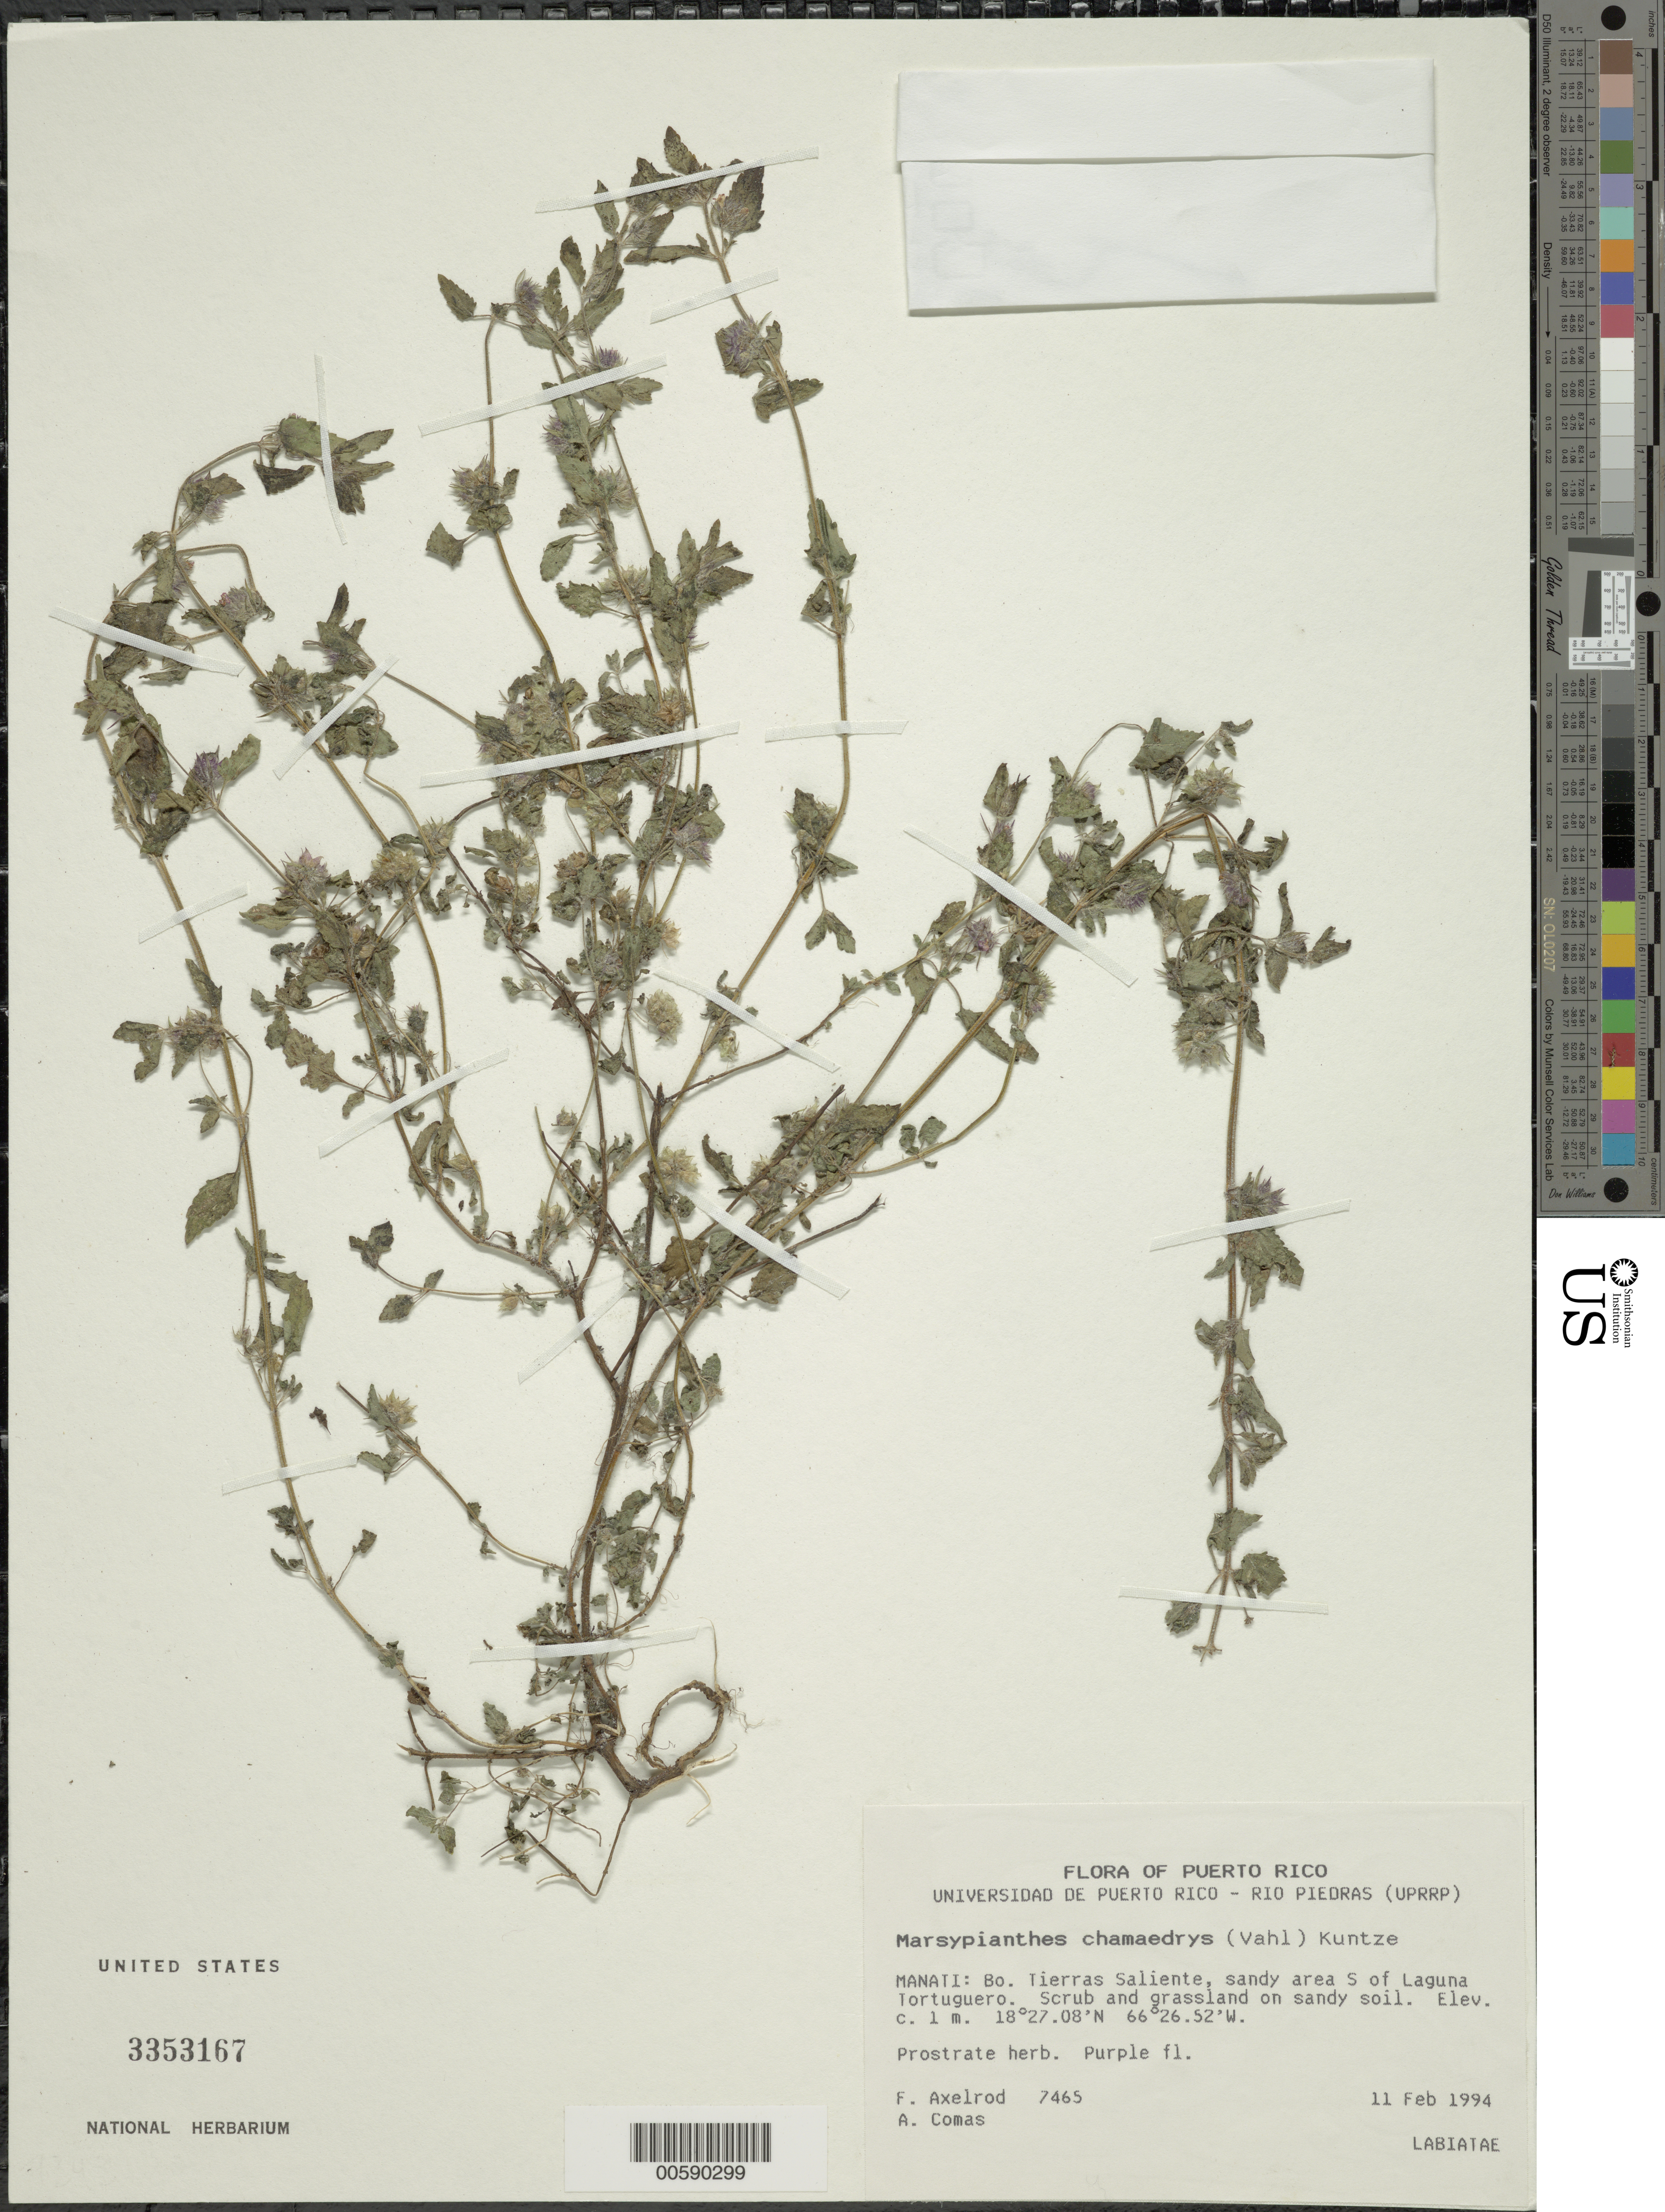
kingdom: Plantae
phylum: Tracheophyta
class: Magnoliopsida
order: Lamiales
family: Lamiaceae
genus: Marsypianthes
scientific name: Marsypianthes chamaedrys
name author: (Vahl) Kuntze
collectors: F. S. Axelrod & P. Comas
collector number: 7465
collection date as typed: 11 Feb 1994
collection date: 1994-02-11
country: Puerto Rico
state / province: Manatí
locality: Manati: Bo. Tierras Saliente, sandy area S of Laguna Tortuguero.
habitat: Scrub and grassland on sandy soil.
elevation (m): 1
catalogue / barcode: US 3353167